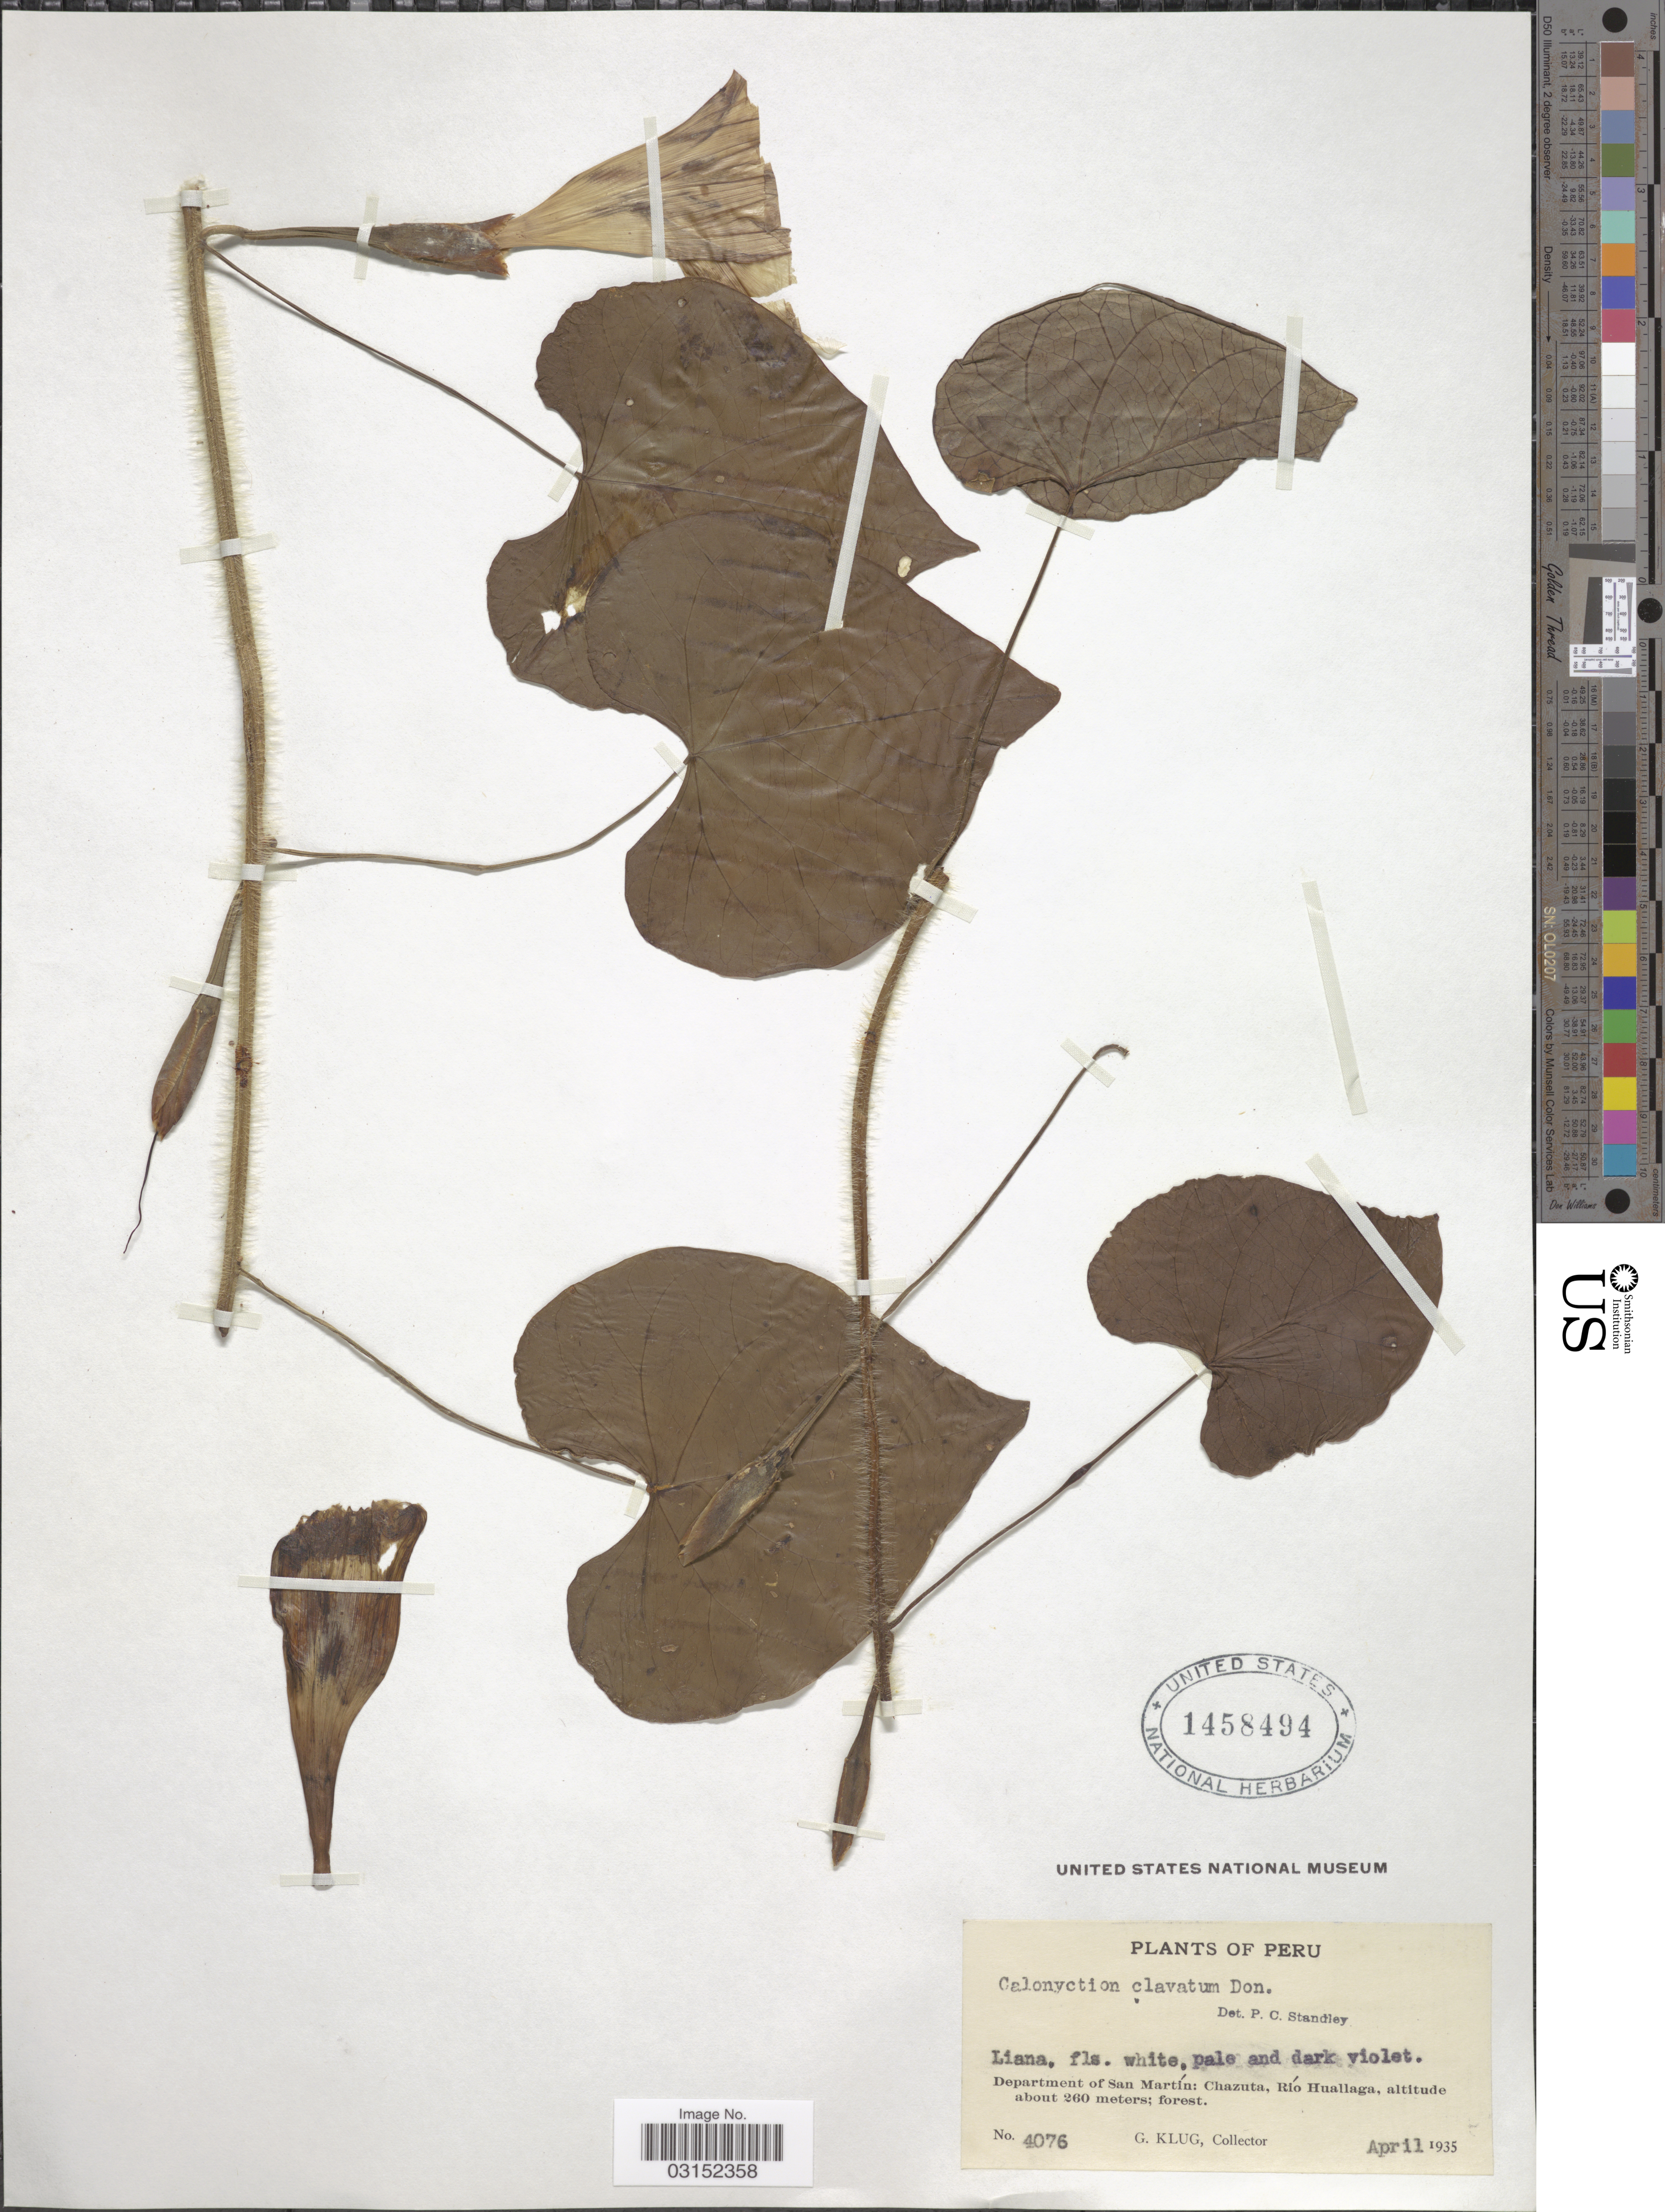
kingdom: Plantae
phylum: Tracheophyta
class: Magnoliopsida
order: Solanales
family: Convolvulaceae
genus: Ipomoea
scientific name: Ipomoea clavata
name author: (G. Don) J.F. Macbr.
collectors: G. Klug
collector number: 4076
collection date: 1935-04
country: Peru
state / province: San Martín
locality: Department of San Martín: Chazuta, Río Huallaga.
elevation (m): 260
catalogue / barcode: US 1458494